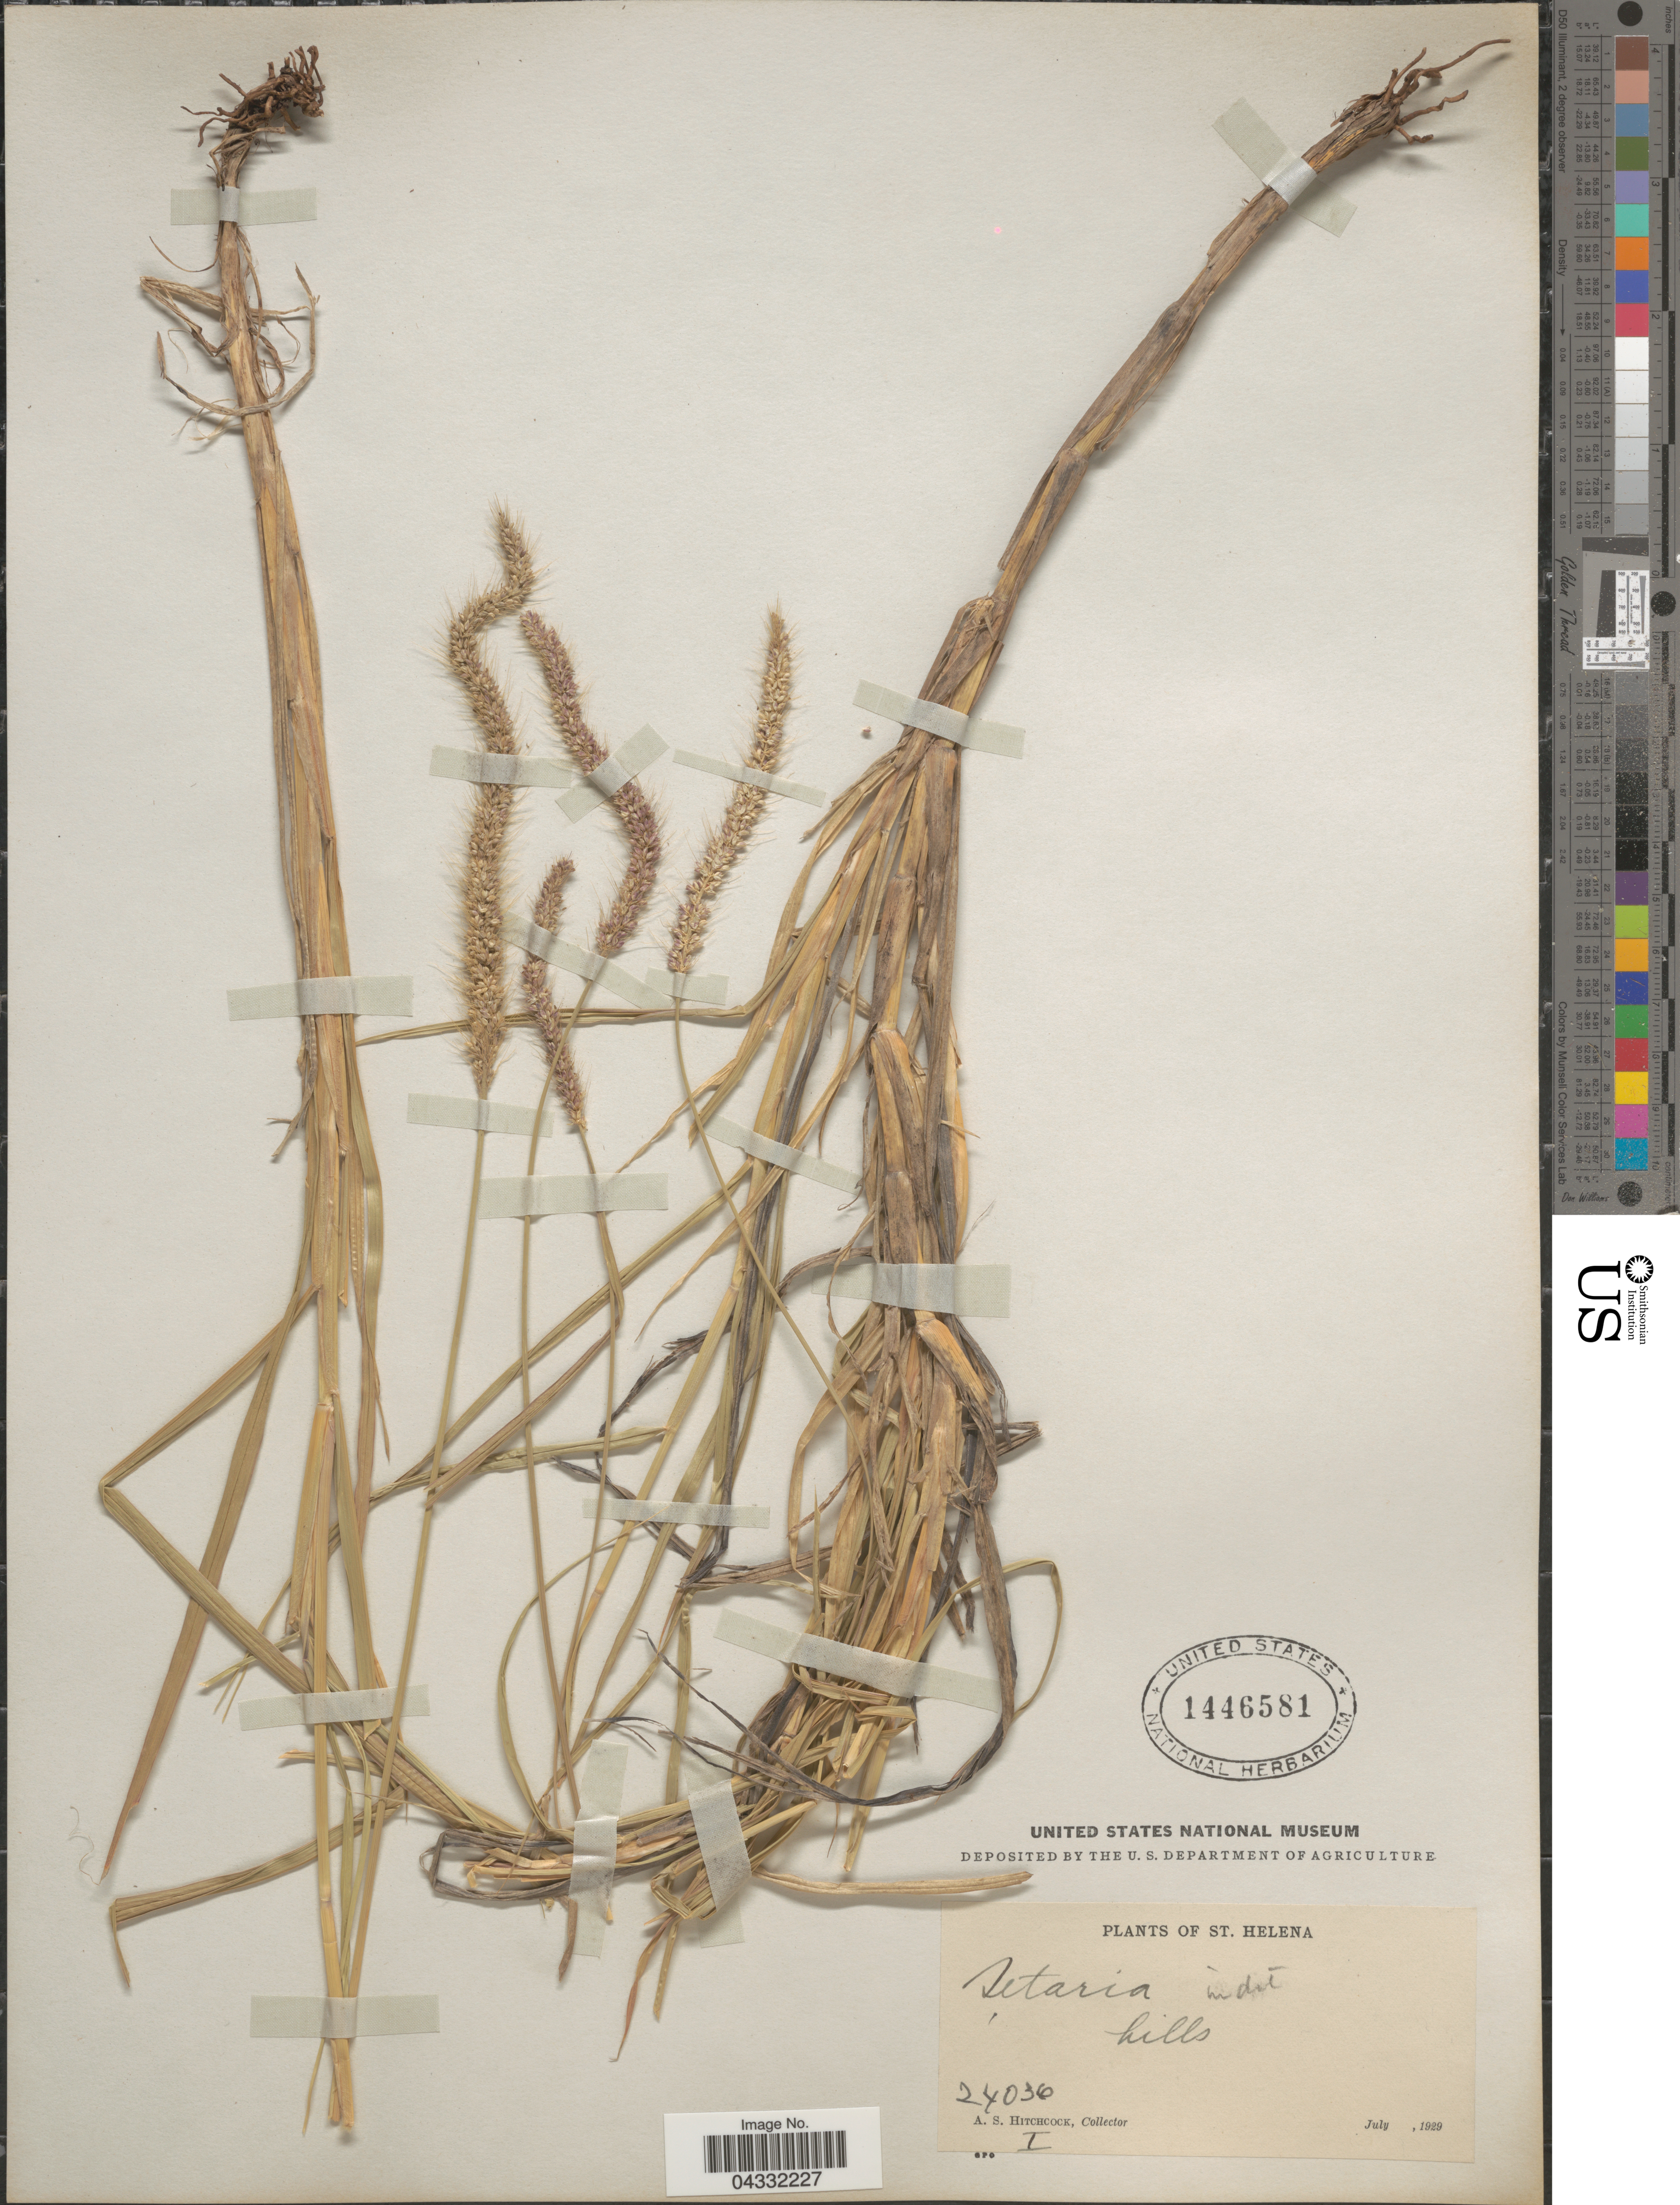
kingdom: Plantae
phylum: Tracheophyta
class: Liliopsida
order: Poales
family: Poaceae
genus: Setaria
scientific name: Setaria sp.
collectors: A. S. Hitchcock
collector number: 24036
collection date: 1929-07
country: St. Helena Islands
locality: St. Helena. Hills.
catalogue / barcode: US 1446581